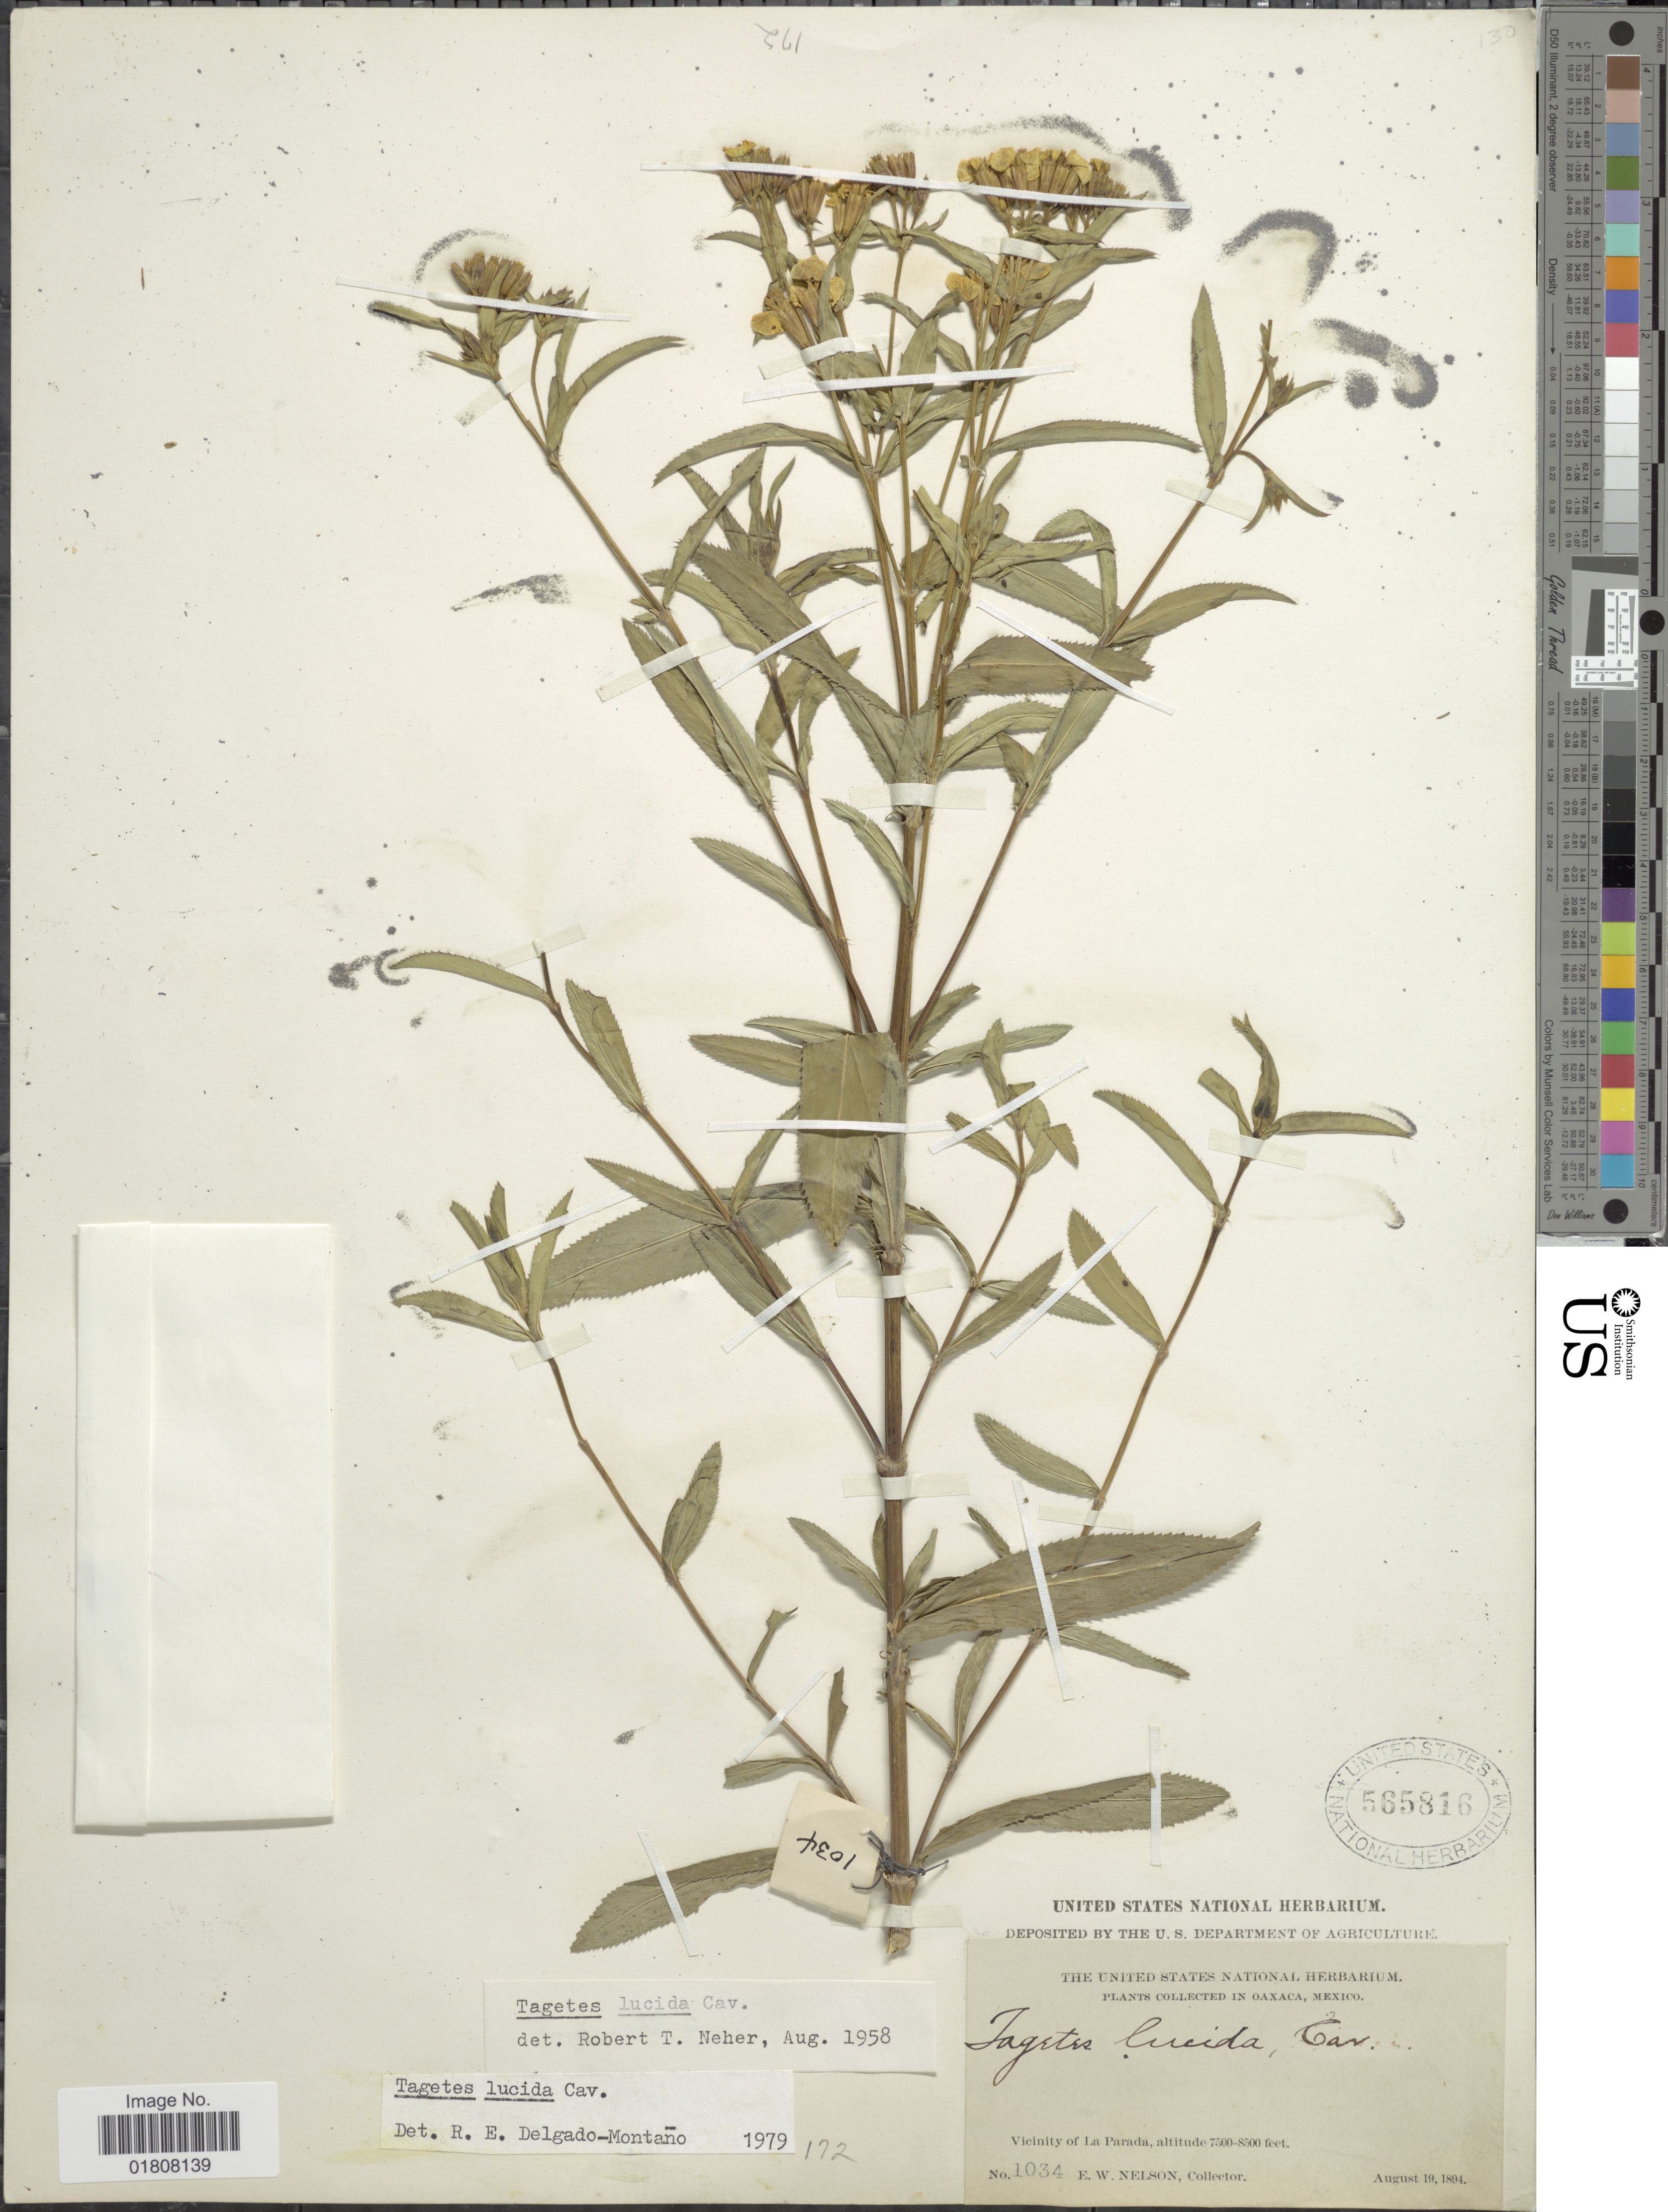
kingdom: Plantae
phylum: Tracheophyta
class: Magnoliopsida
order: Asterales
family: Asteraceae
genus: Tagetes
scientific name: Tagetes lucida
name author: Cav.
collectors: E. W. Nelson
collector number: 1034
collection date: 1894-08-19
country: Mexico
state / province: Oaxaca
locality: Vicinity of La Parada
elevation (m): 2286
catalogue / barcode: US 565816